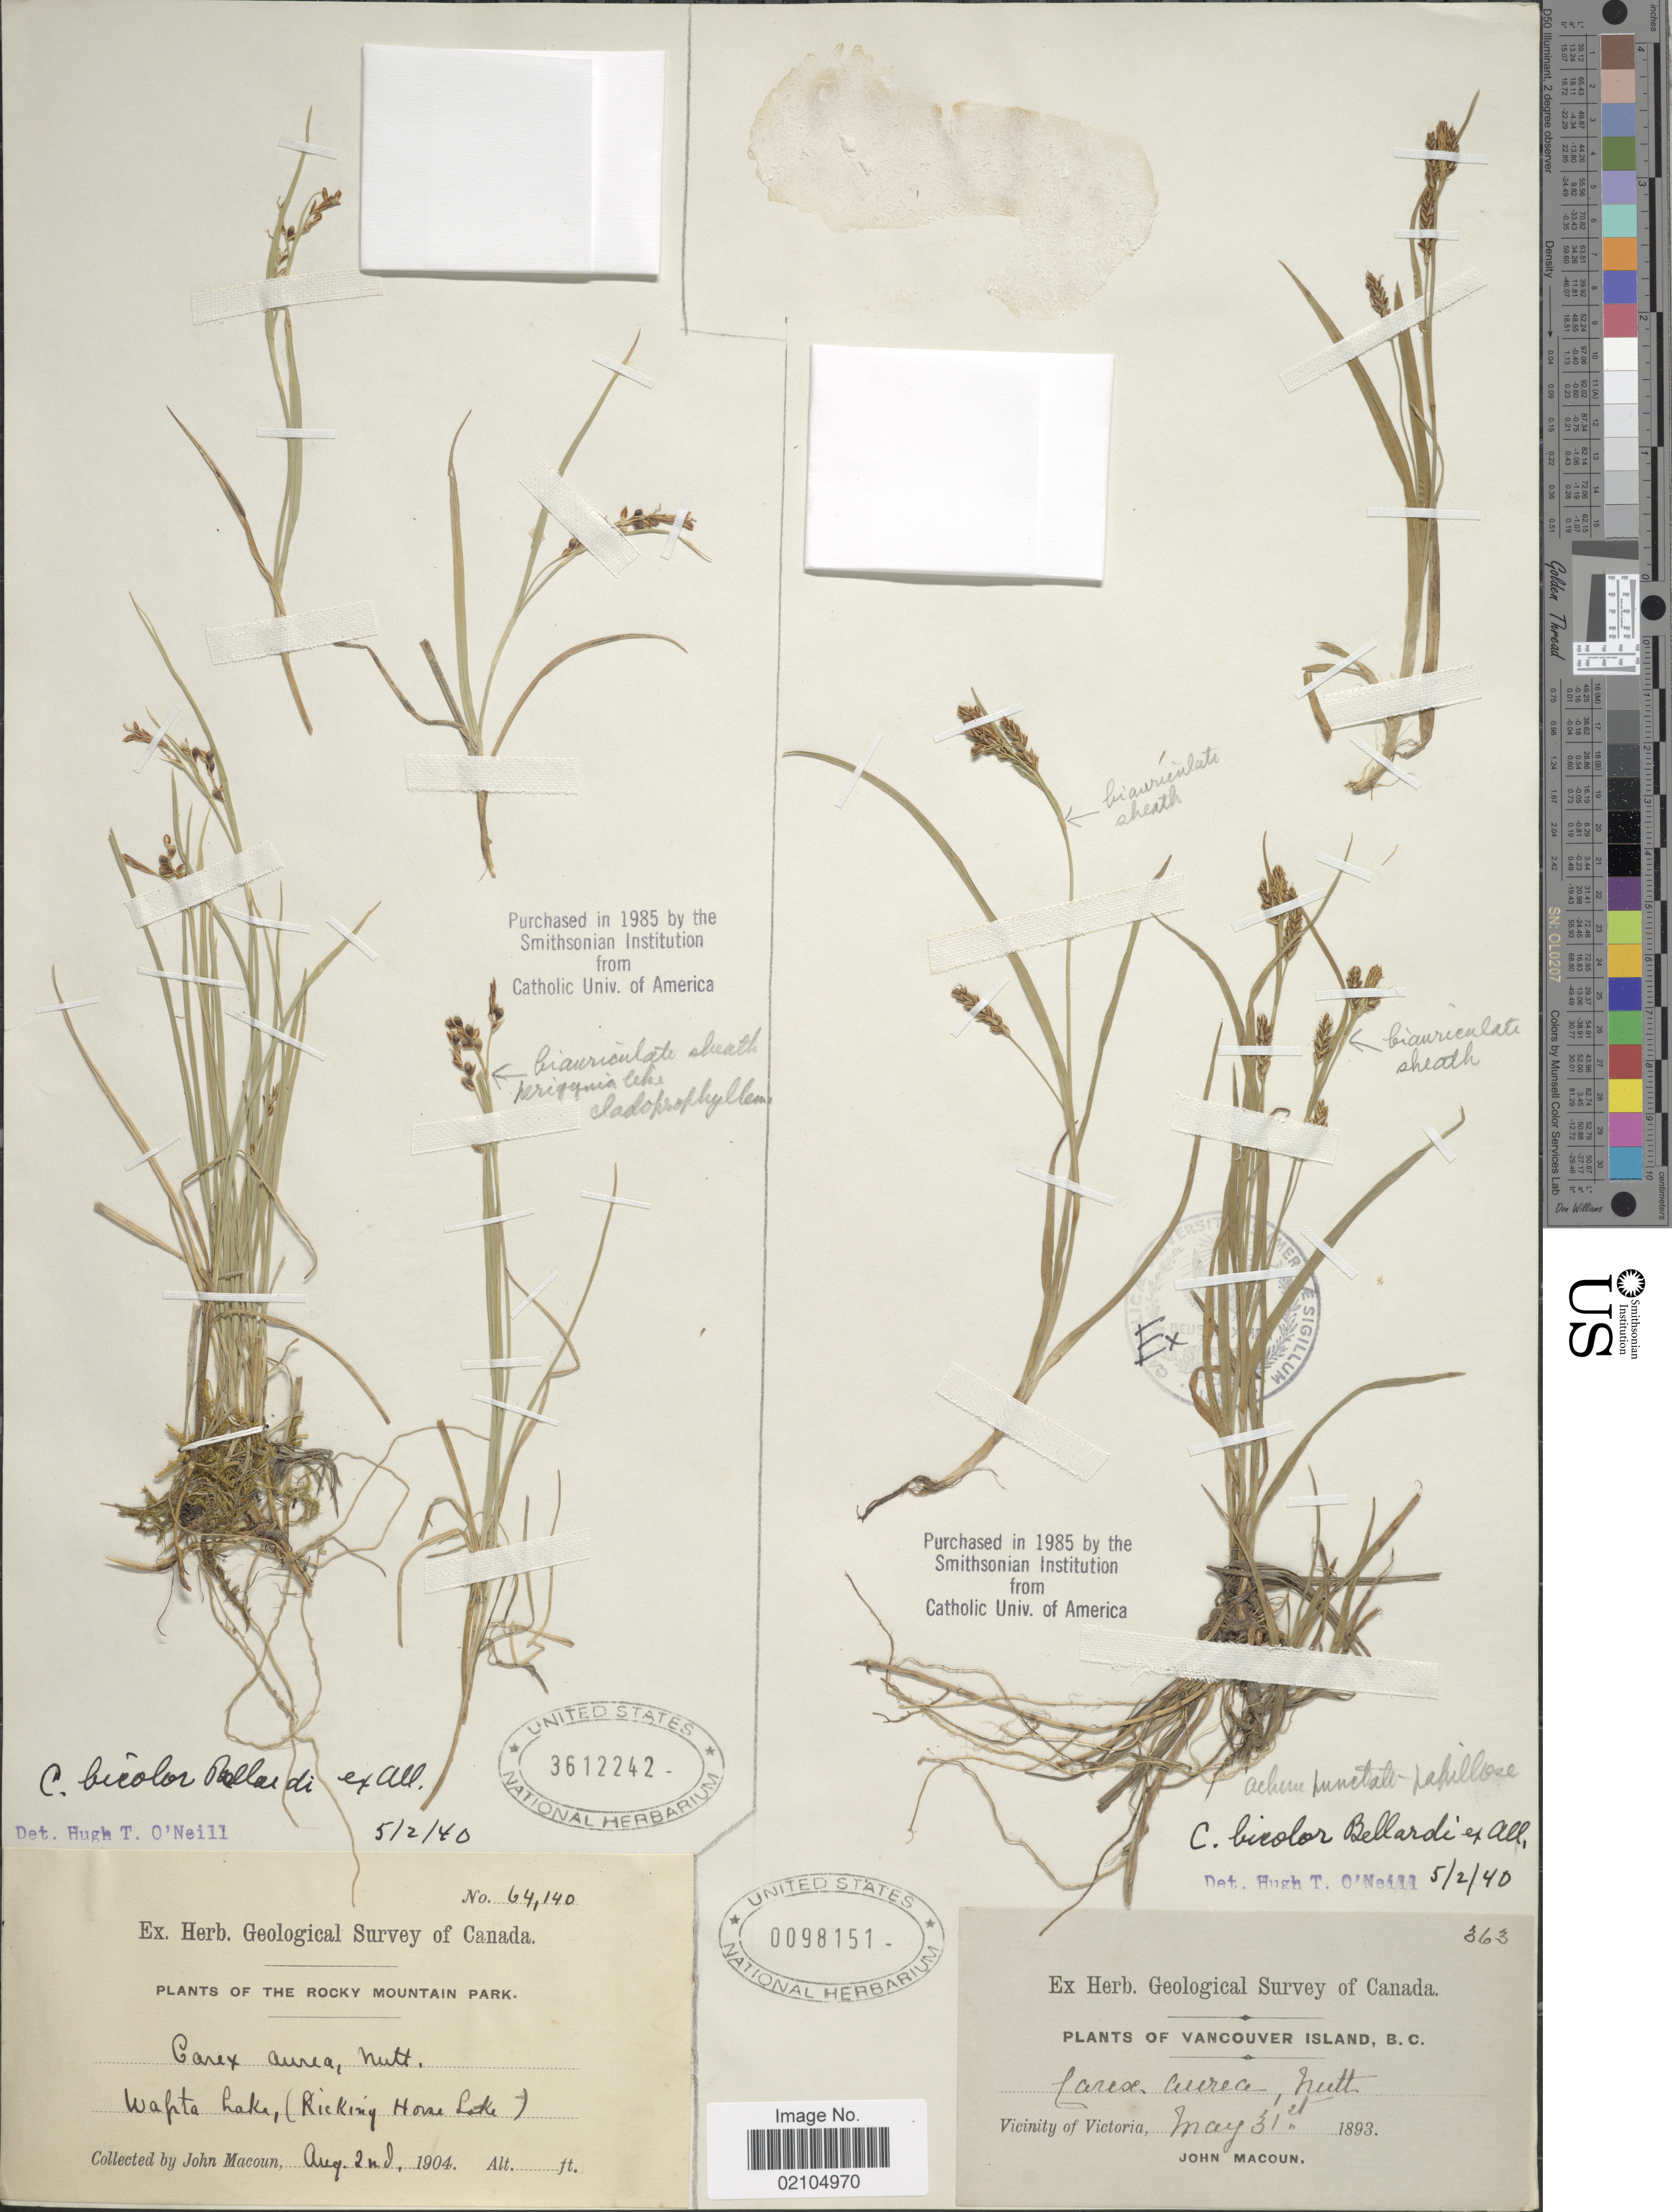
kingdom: Plantae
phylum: Tracheophyta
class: Liliopsida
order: Poales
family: Cyperaceae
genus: Carex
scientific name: Carex bicolor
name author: Bellardi ex All.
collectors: J. Macoun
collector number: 64140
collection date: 1904-08-02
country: Canada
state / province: British Columbia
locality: Rocky Mountain Park. Wapta Lake, (Ricking Horse Lake)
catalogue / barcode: US 3612242